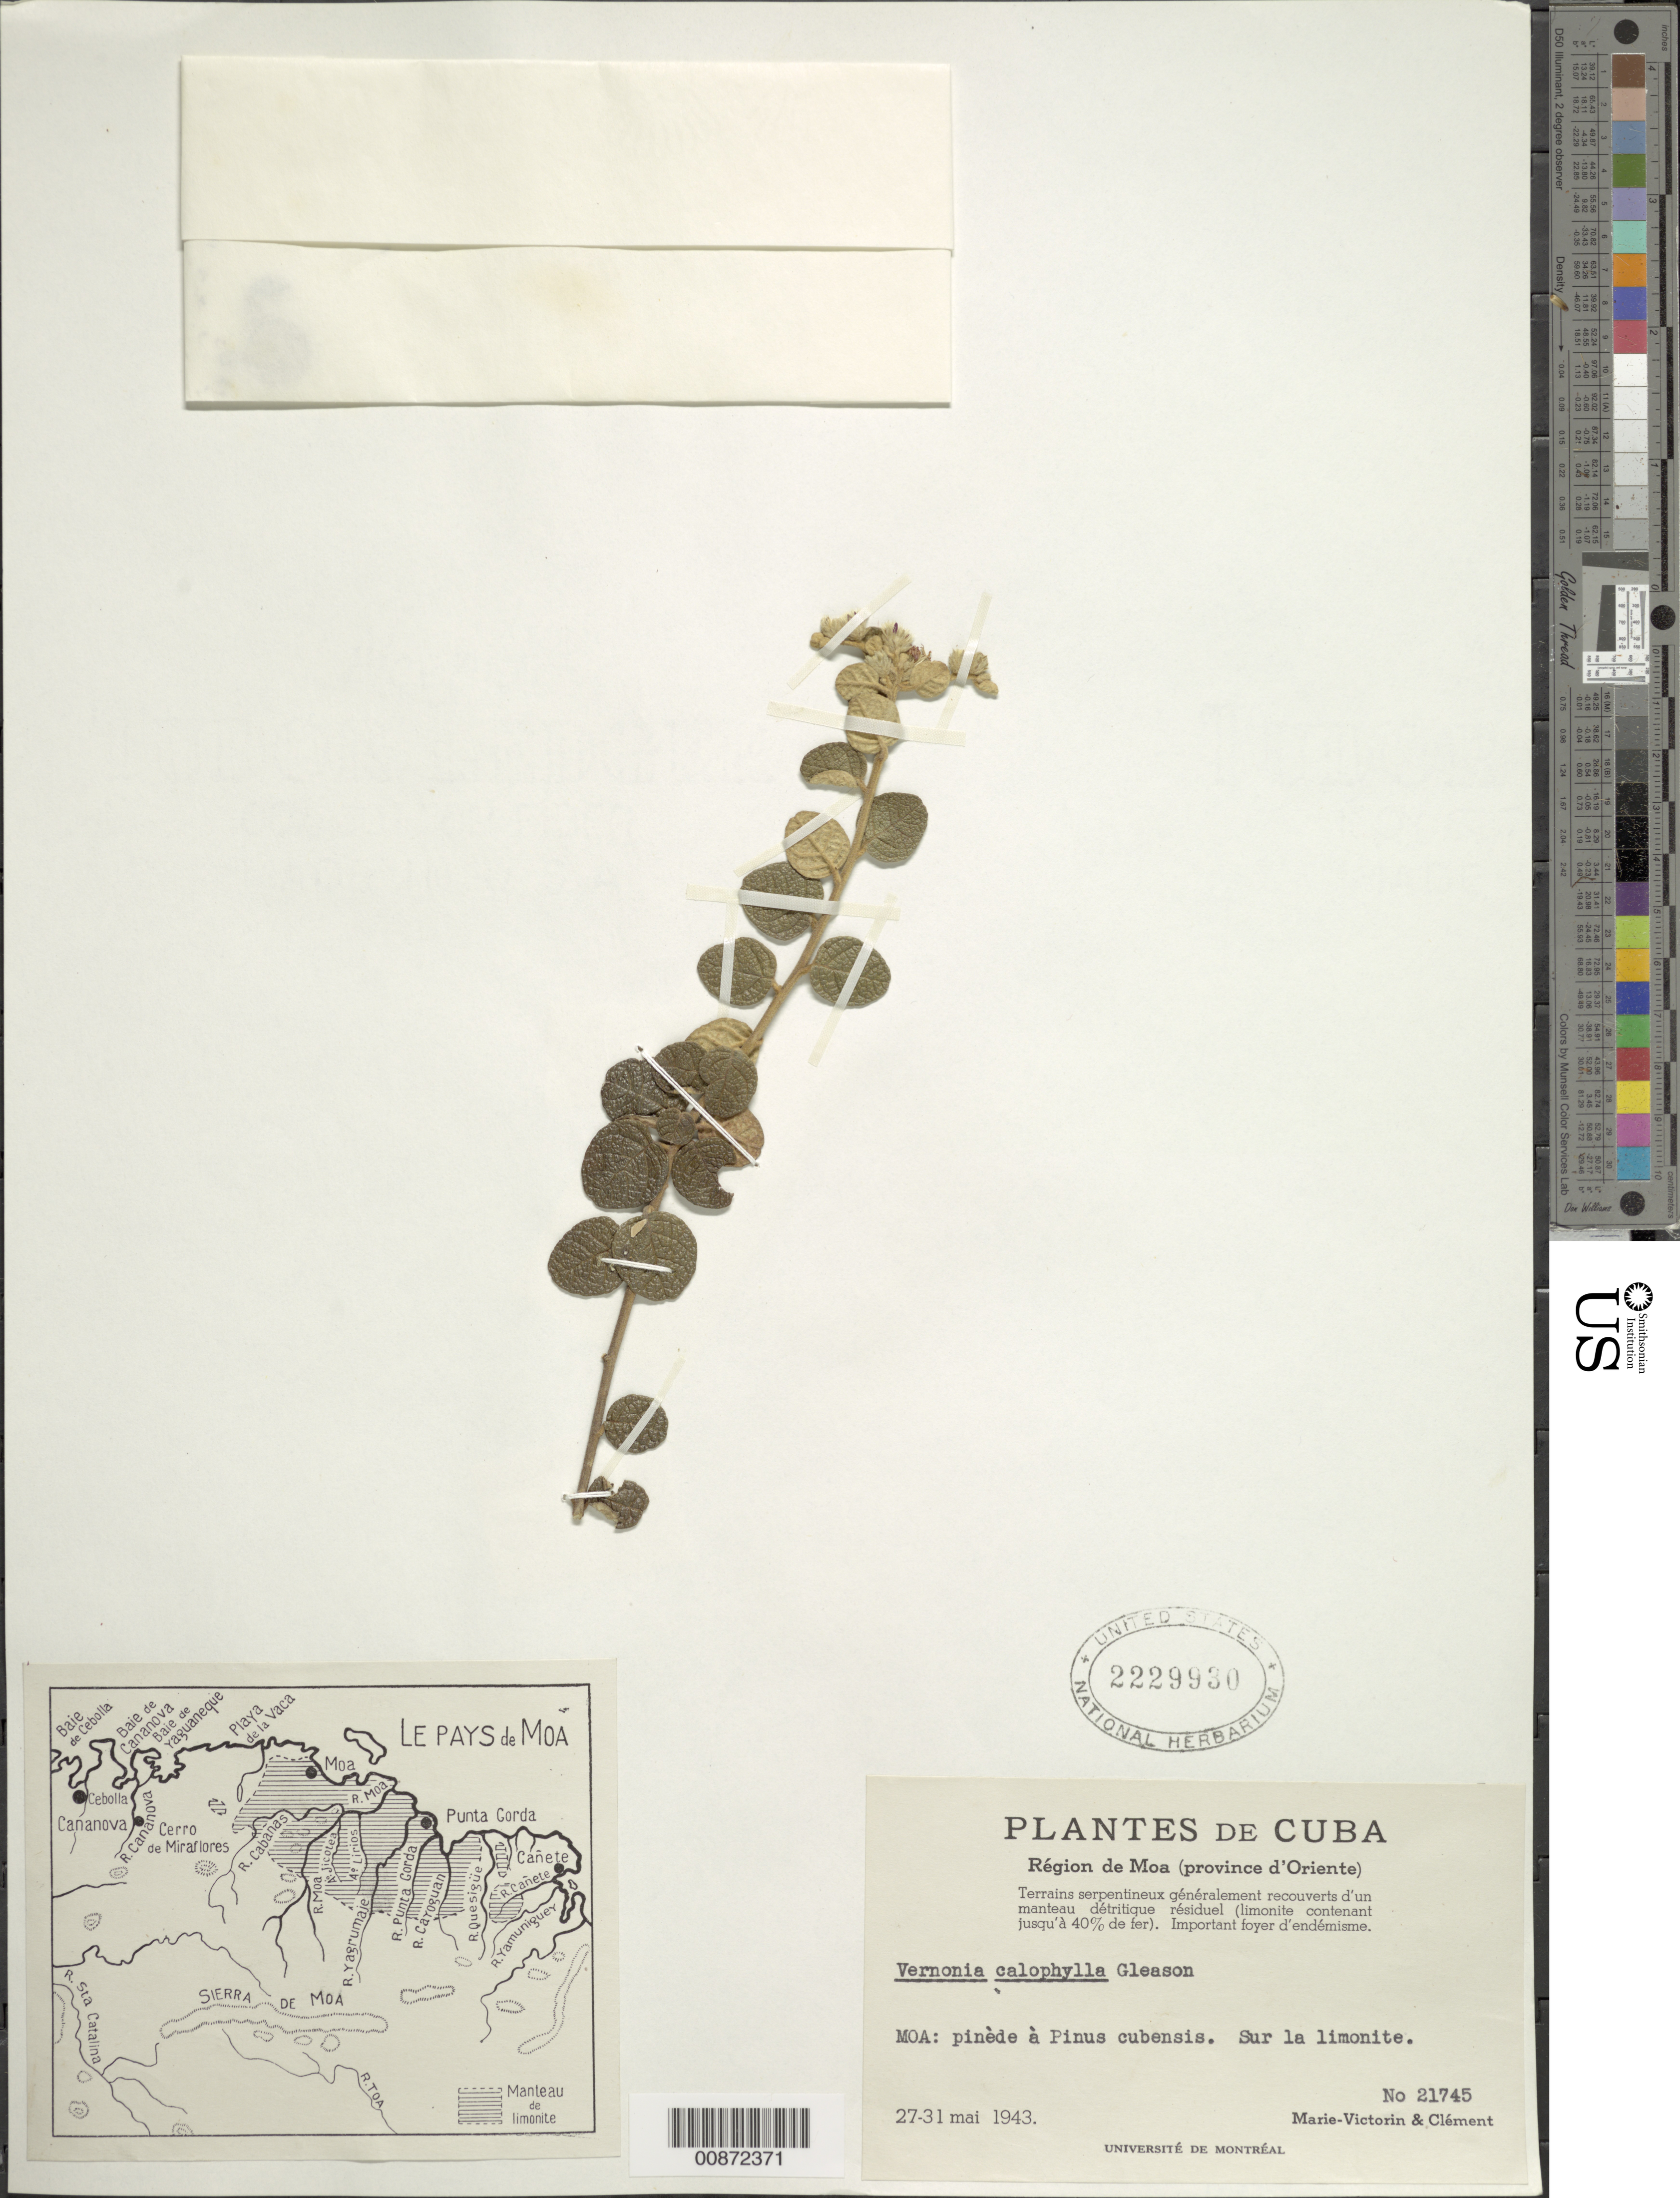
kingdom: Plantae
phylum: Tracheophyta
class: Magnoliopsida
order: Asterales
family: Asteraceae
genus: Lepidaploa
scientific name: Lepidaploa leptoclada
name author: (Sch. Bip.) H. Rob.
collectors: Fr. Marie-Victorin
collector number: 21745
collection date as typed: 27 May 1943 to 31 May 1943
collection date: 1943-05-27/1943-05-31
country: Cuba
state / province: Oriente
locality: Moa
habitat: Pinède à Pinus cubensis. Sur la limonite.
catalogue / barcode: US 2229930